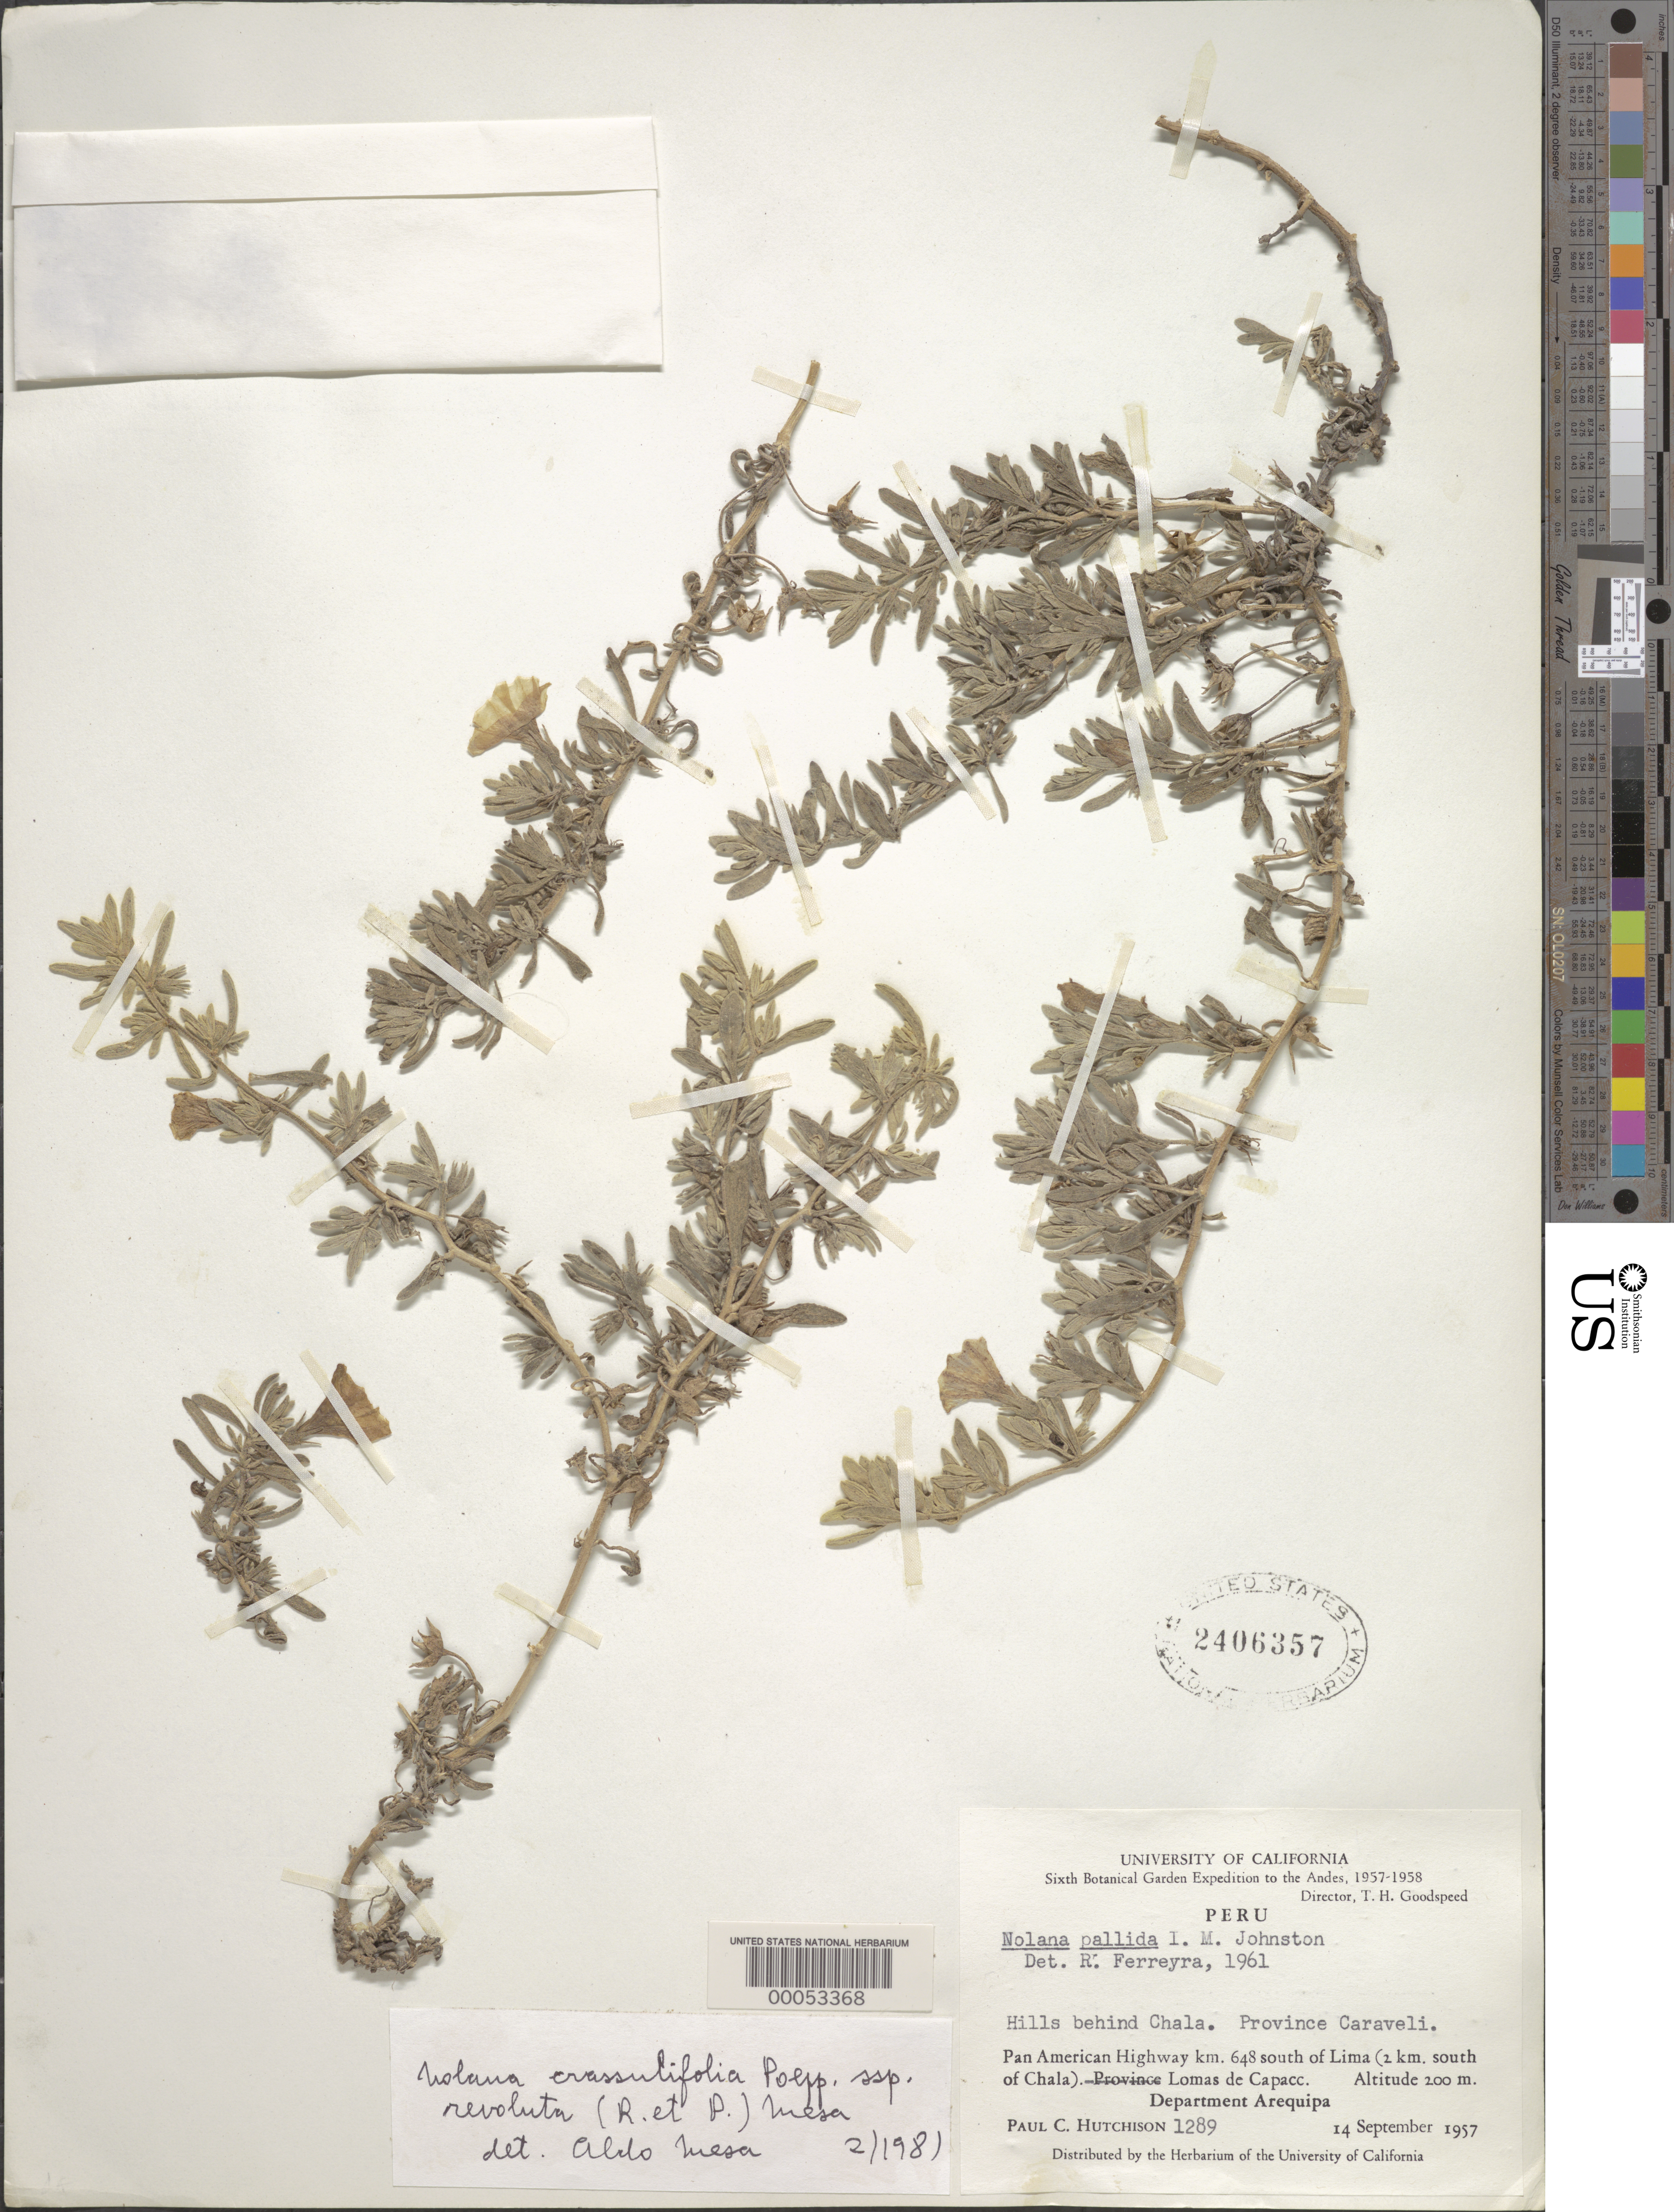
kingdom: Plantae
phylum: Tracheophyta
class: Magnoliopsida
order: Solanales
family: Solanaceae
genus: Nolana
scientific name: Nolana crassulifolia subsp. revoluta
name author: (Ruiz & Pav.) Mesa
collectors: P. C. Hutchison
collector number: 1289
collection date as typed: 14 Sep 1957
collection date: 1957-09-14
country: Peru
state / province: Arequipa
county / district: Caravelí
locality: hills behind Chala, Pan American Highway 648 km S of Lima (2 km south of Chala), Lomas de Capacc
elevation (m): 200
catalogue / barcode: US 2406357